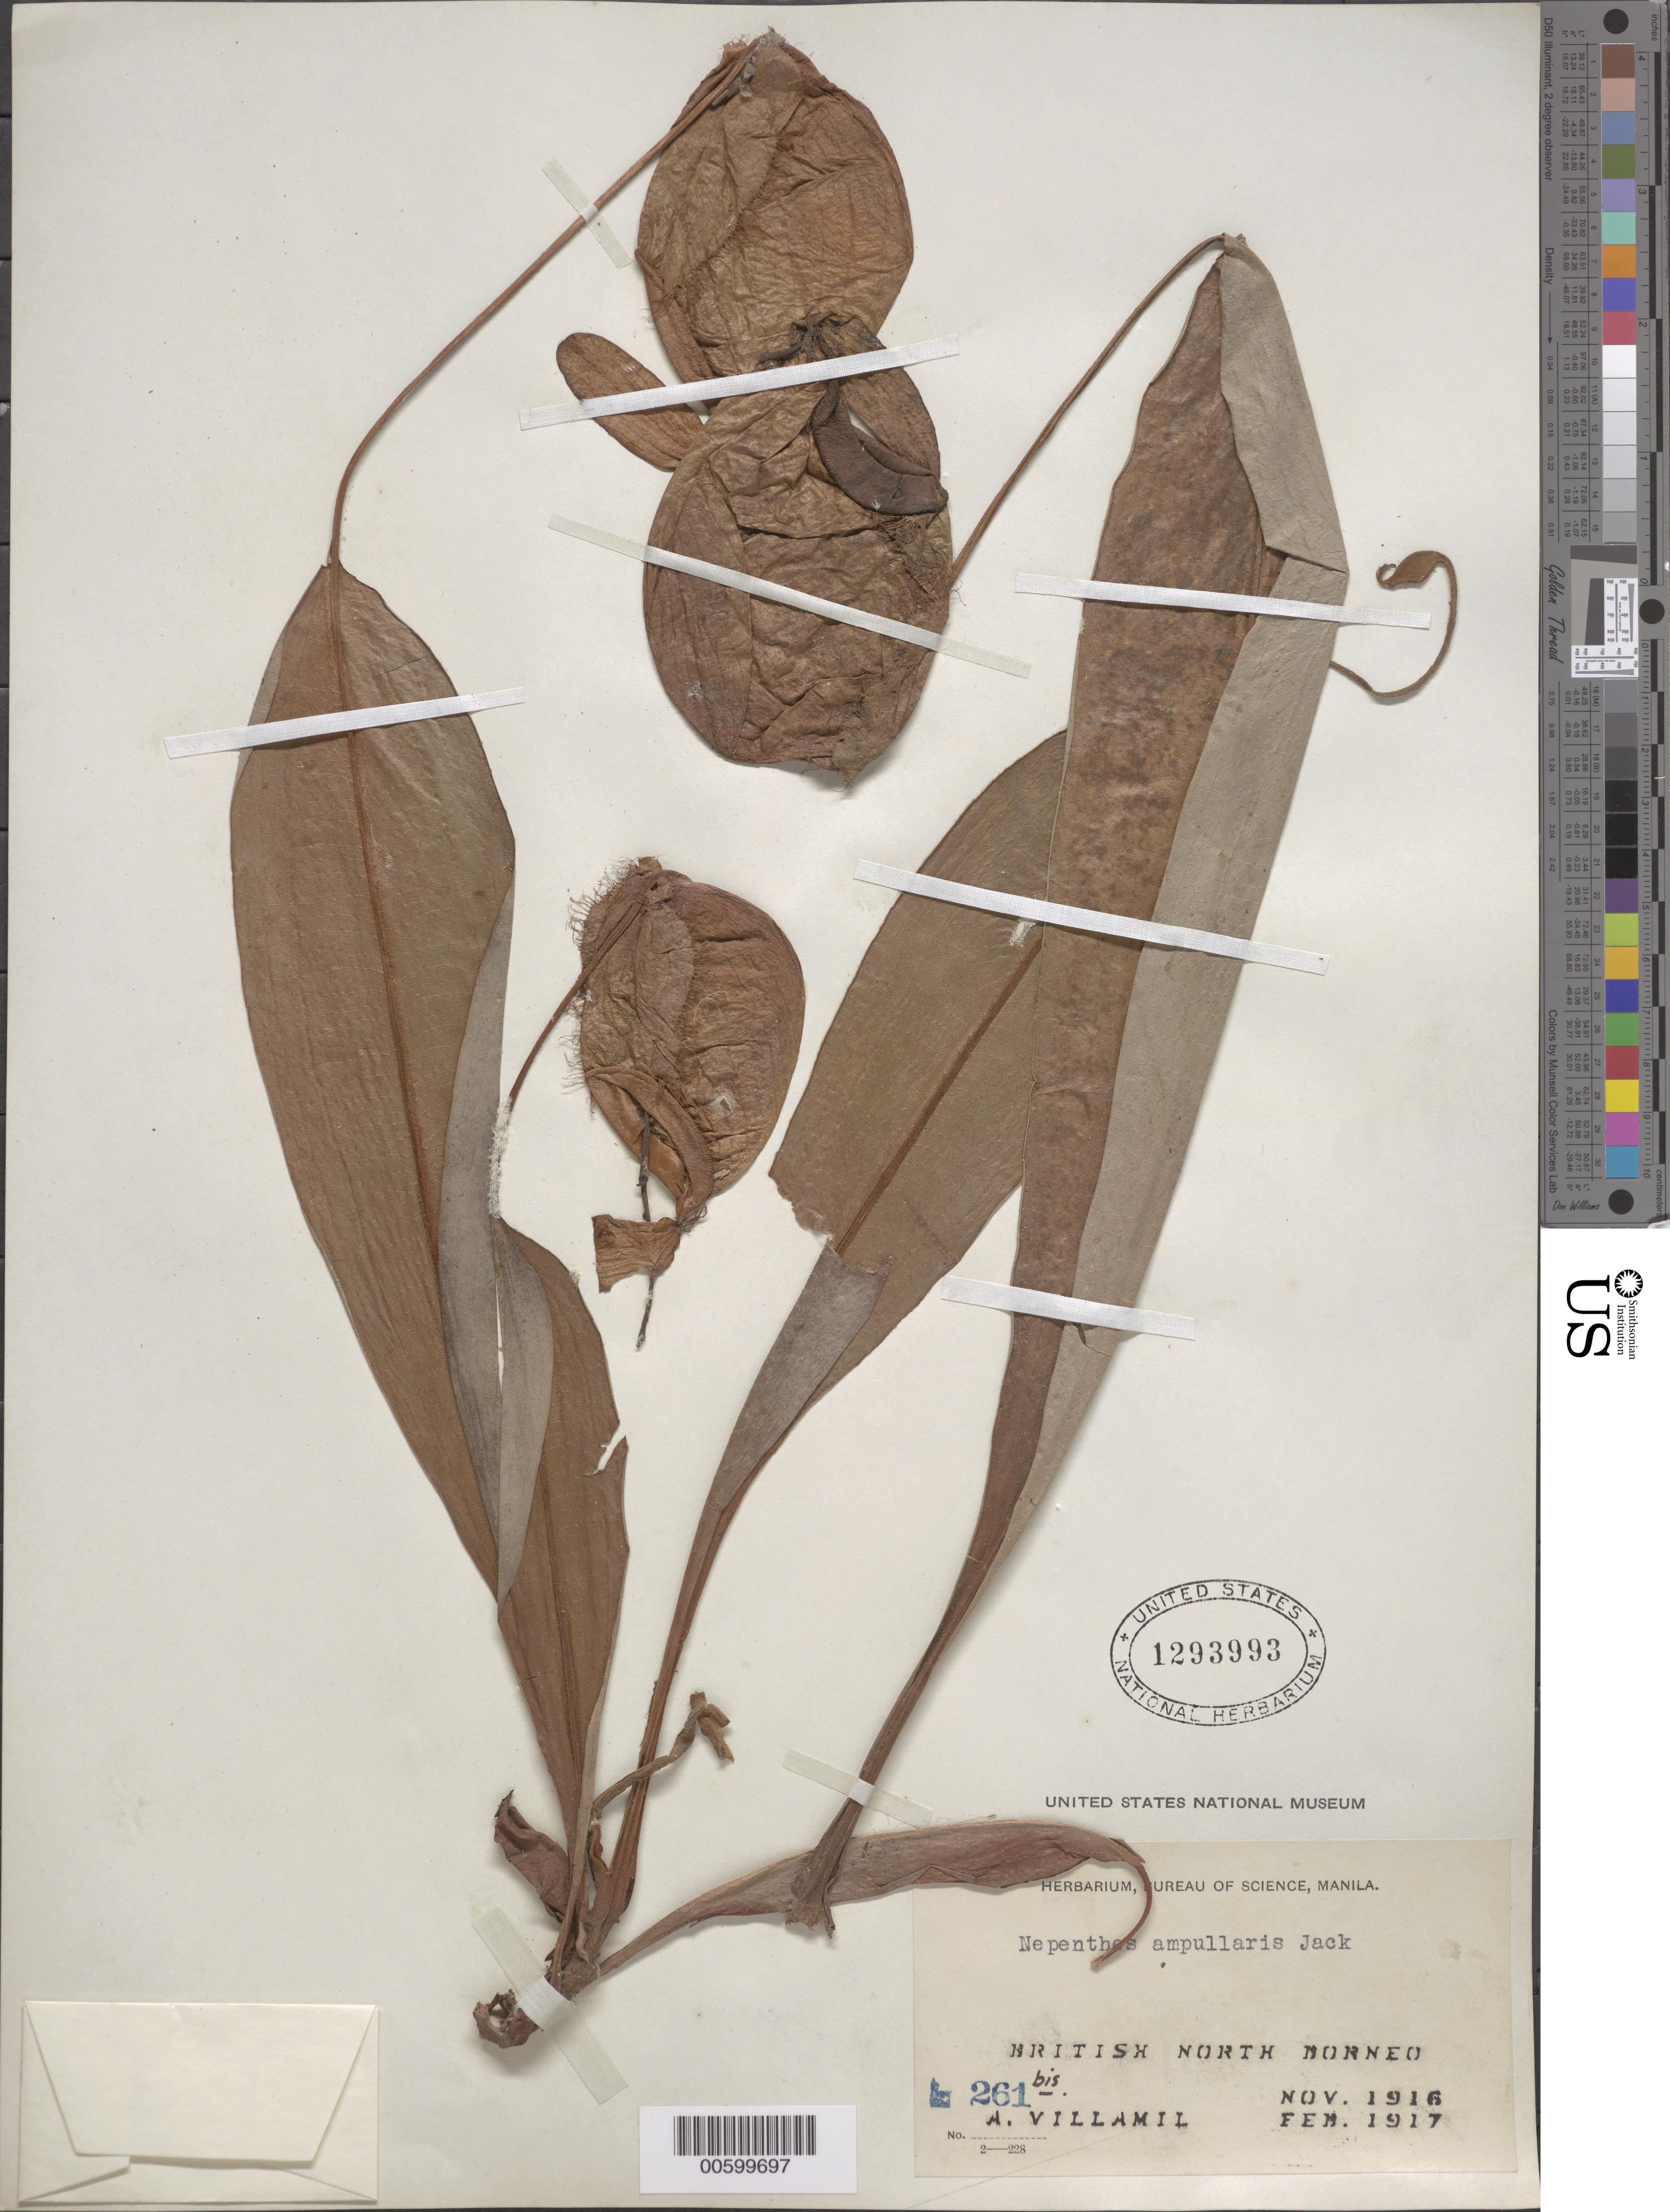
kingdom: Plantae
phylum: Tracheophyta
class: Magnoliopsida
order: Caryophyllales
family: Nepenthaceae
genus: Nepenthes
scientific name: Nepenthes ampullaria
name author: Jack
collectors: A. Villamil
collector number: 261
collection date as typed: Nov 1916 to -- Feb 1917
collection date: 1916-11/1917-02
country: Malaysia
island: Borneo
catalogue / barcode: US 1293993